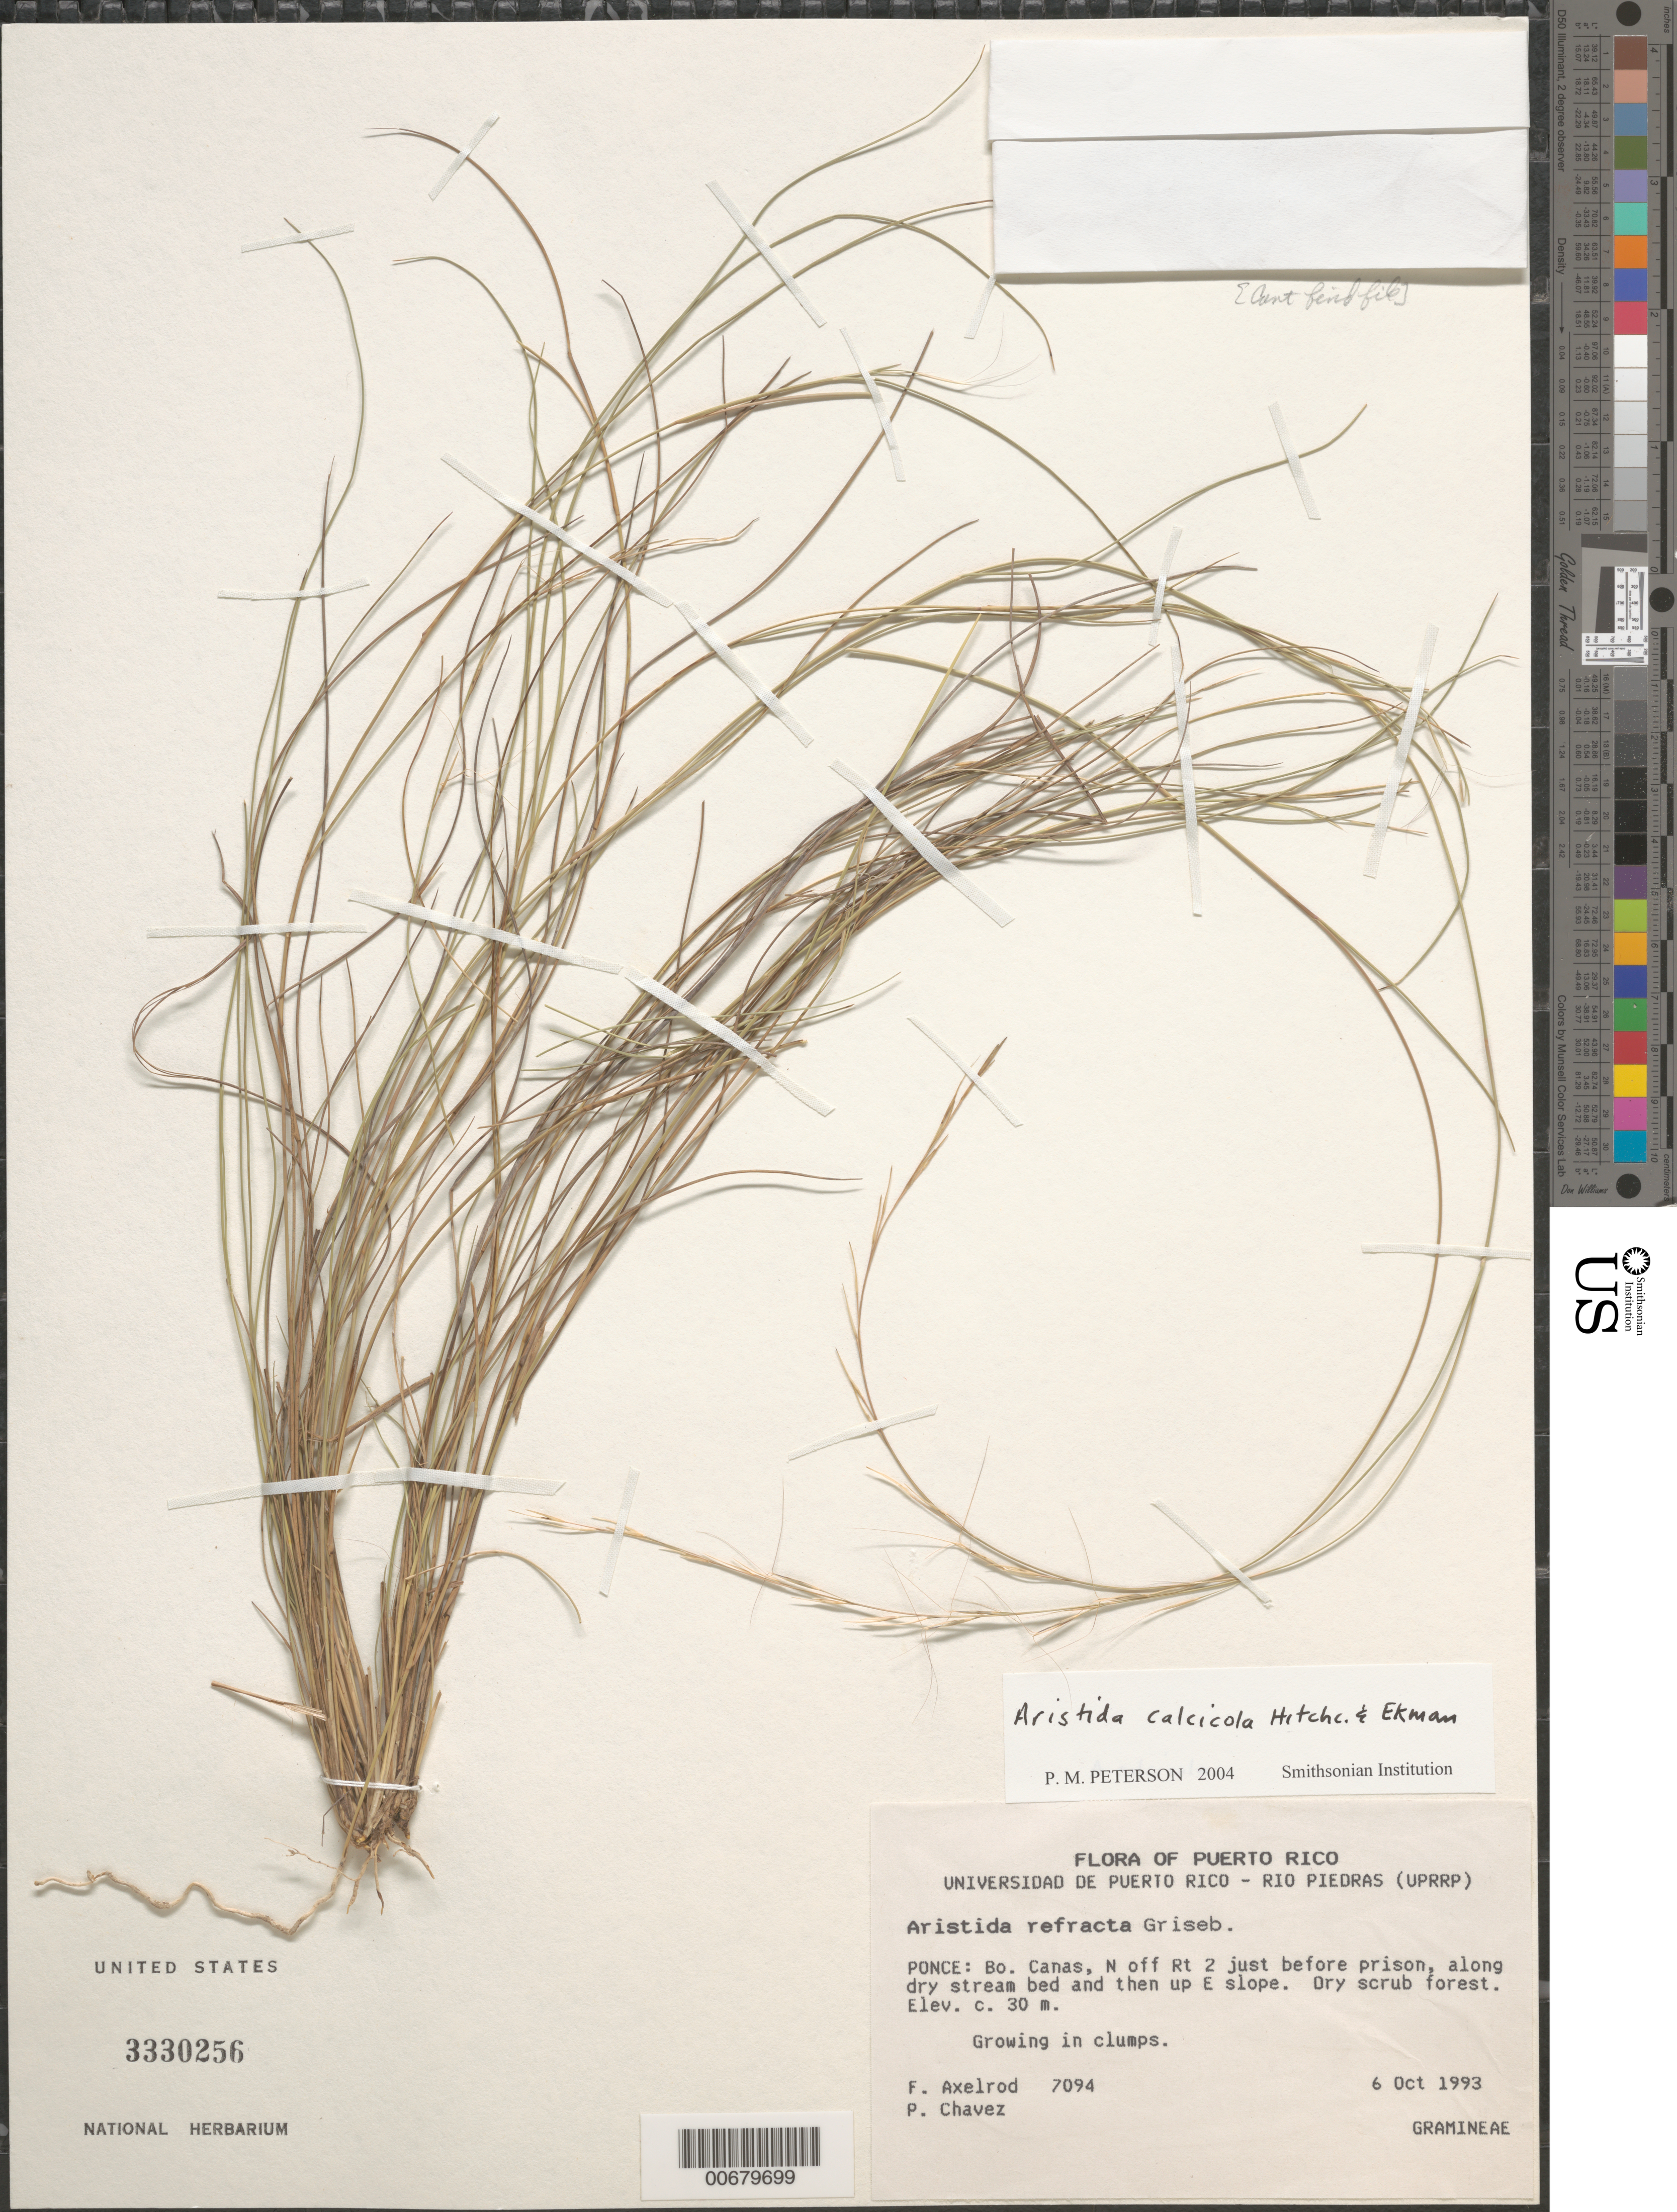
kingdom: Plantae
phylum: Tracheophyta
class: Liliopsida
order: Poales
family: Poaceae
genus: Aristida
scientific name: Aristida refracta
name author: Griseb.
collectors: F. S. Axelrod & P. Chavez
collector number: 7094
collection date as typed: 06 Oct 1993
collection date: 1993-10-06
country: Puerto Rico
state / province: Ponce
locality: Bo. Canas, N off Rt 2 just before prison, along dry stream bed and then up E slope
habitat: Dry scrub forest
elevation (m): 30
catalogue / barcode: US 3330256